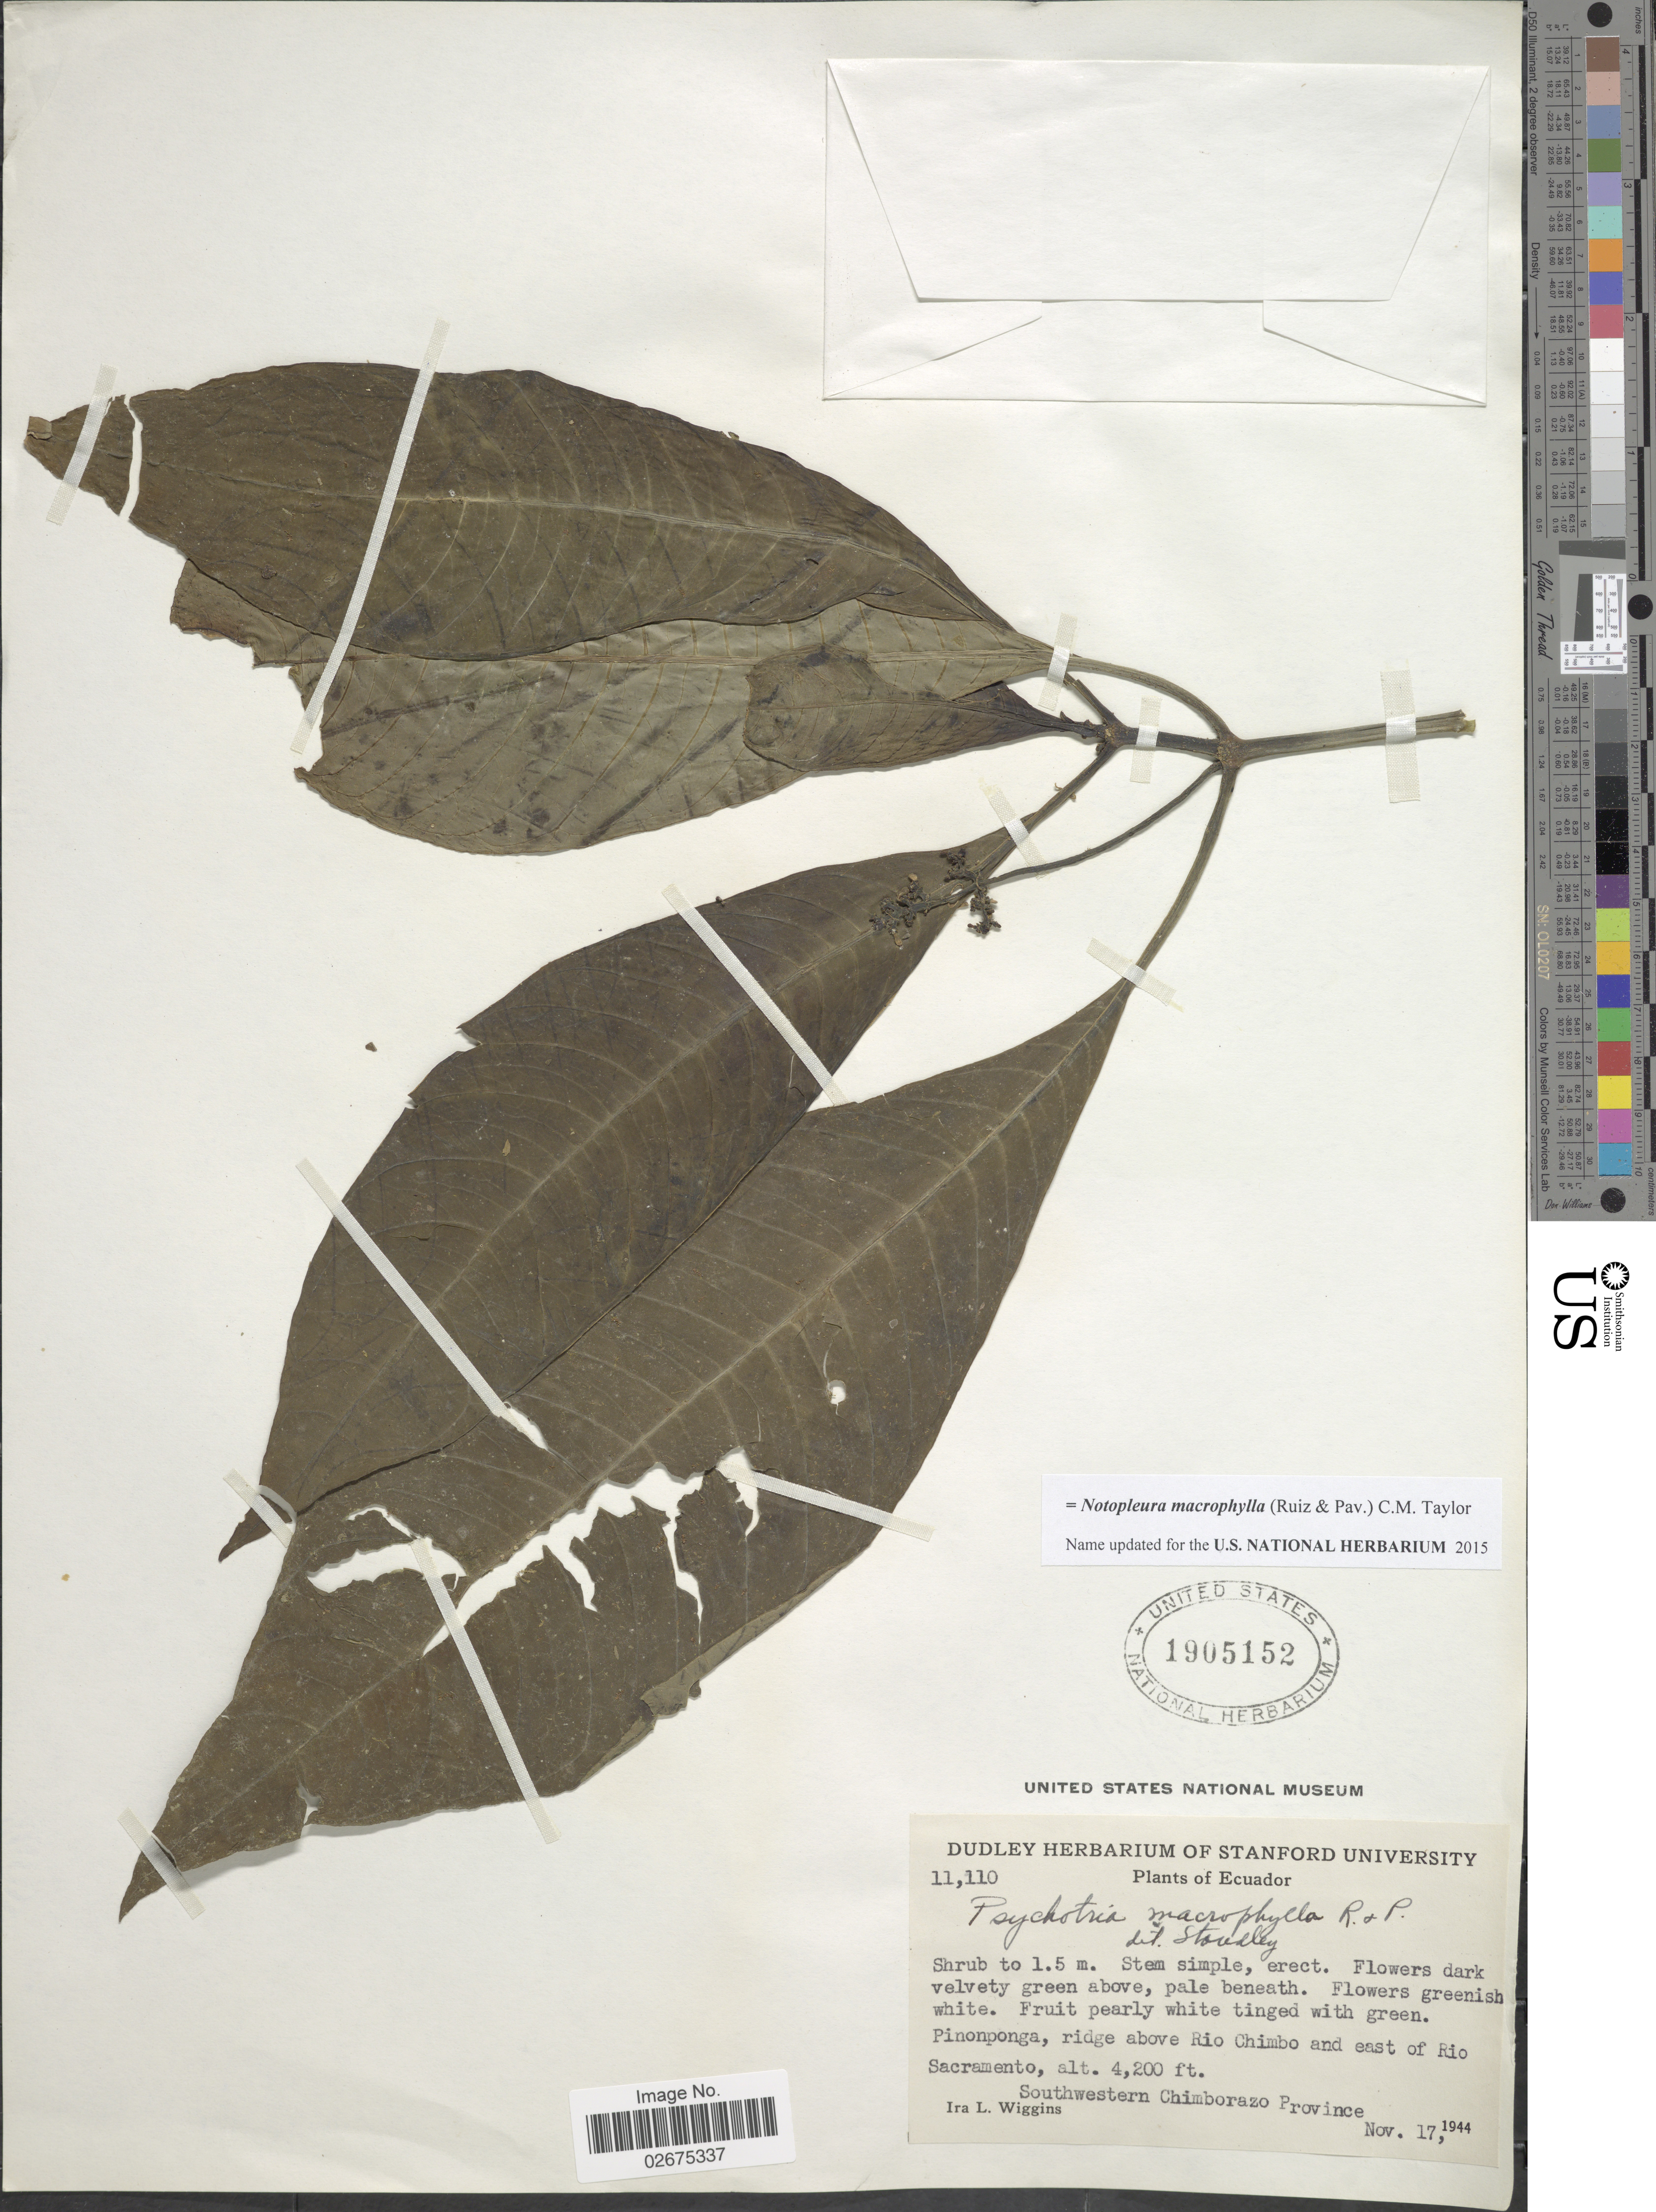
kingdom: Plantae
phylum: Tracheophyta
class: Magnoliopsida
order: Gentianales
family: Rubiaceae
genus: Notopleura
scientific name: Notopleura macrophylla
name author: (Ruiz & Pav.) C.M. Taylor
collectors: I. L. Wiggins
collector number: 11110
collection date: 1944-11-17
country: Ecuador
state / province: Chimborazo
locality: Pinonponga, ridge above Rio Chimbo and east of Rio Sacramento, Southwestern Chimborazo Province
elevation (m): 1280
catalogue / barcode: US 1905152